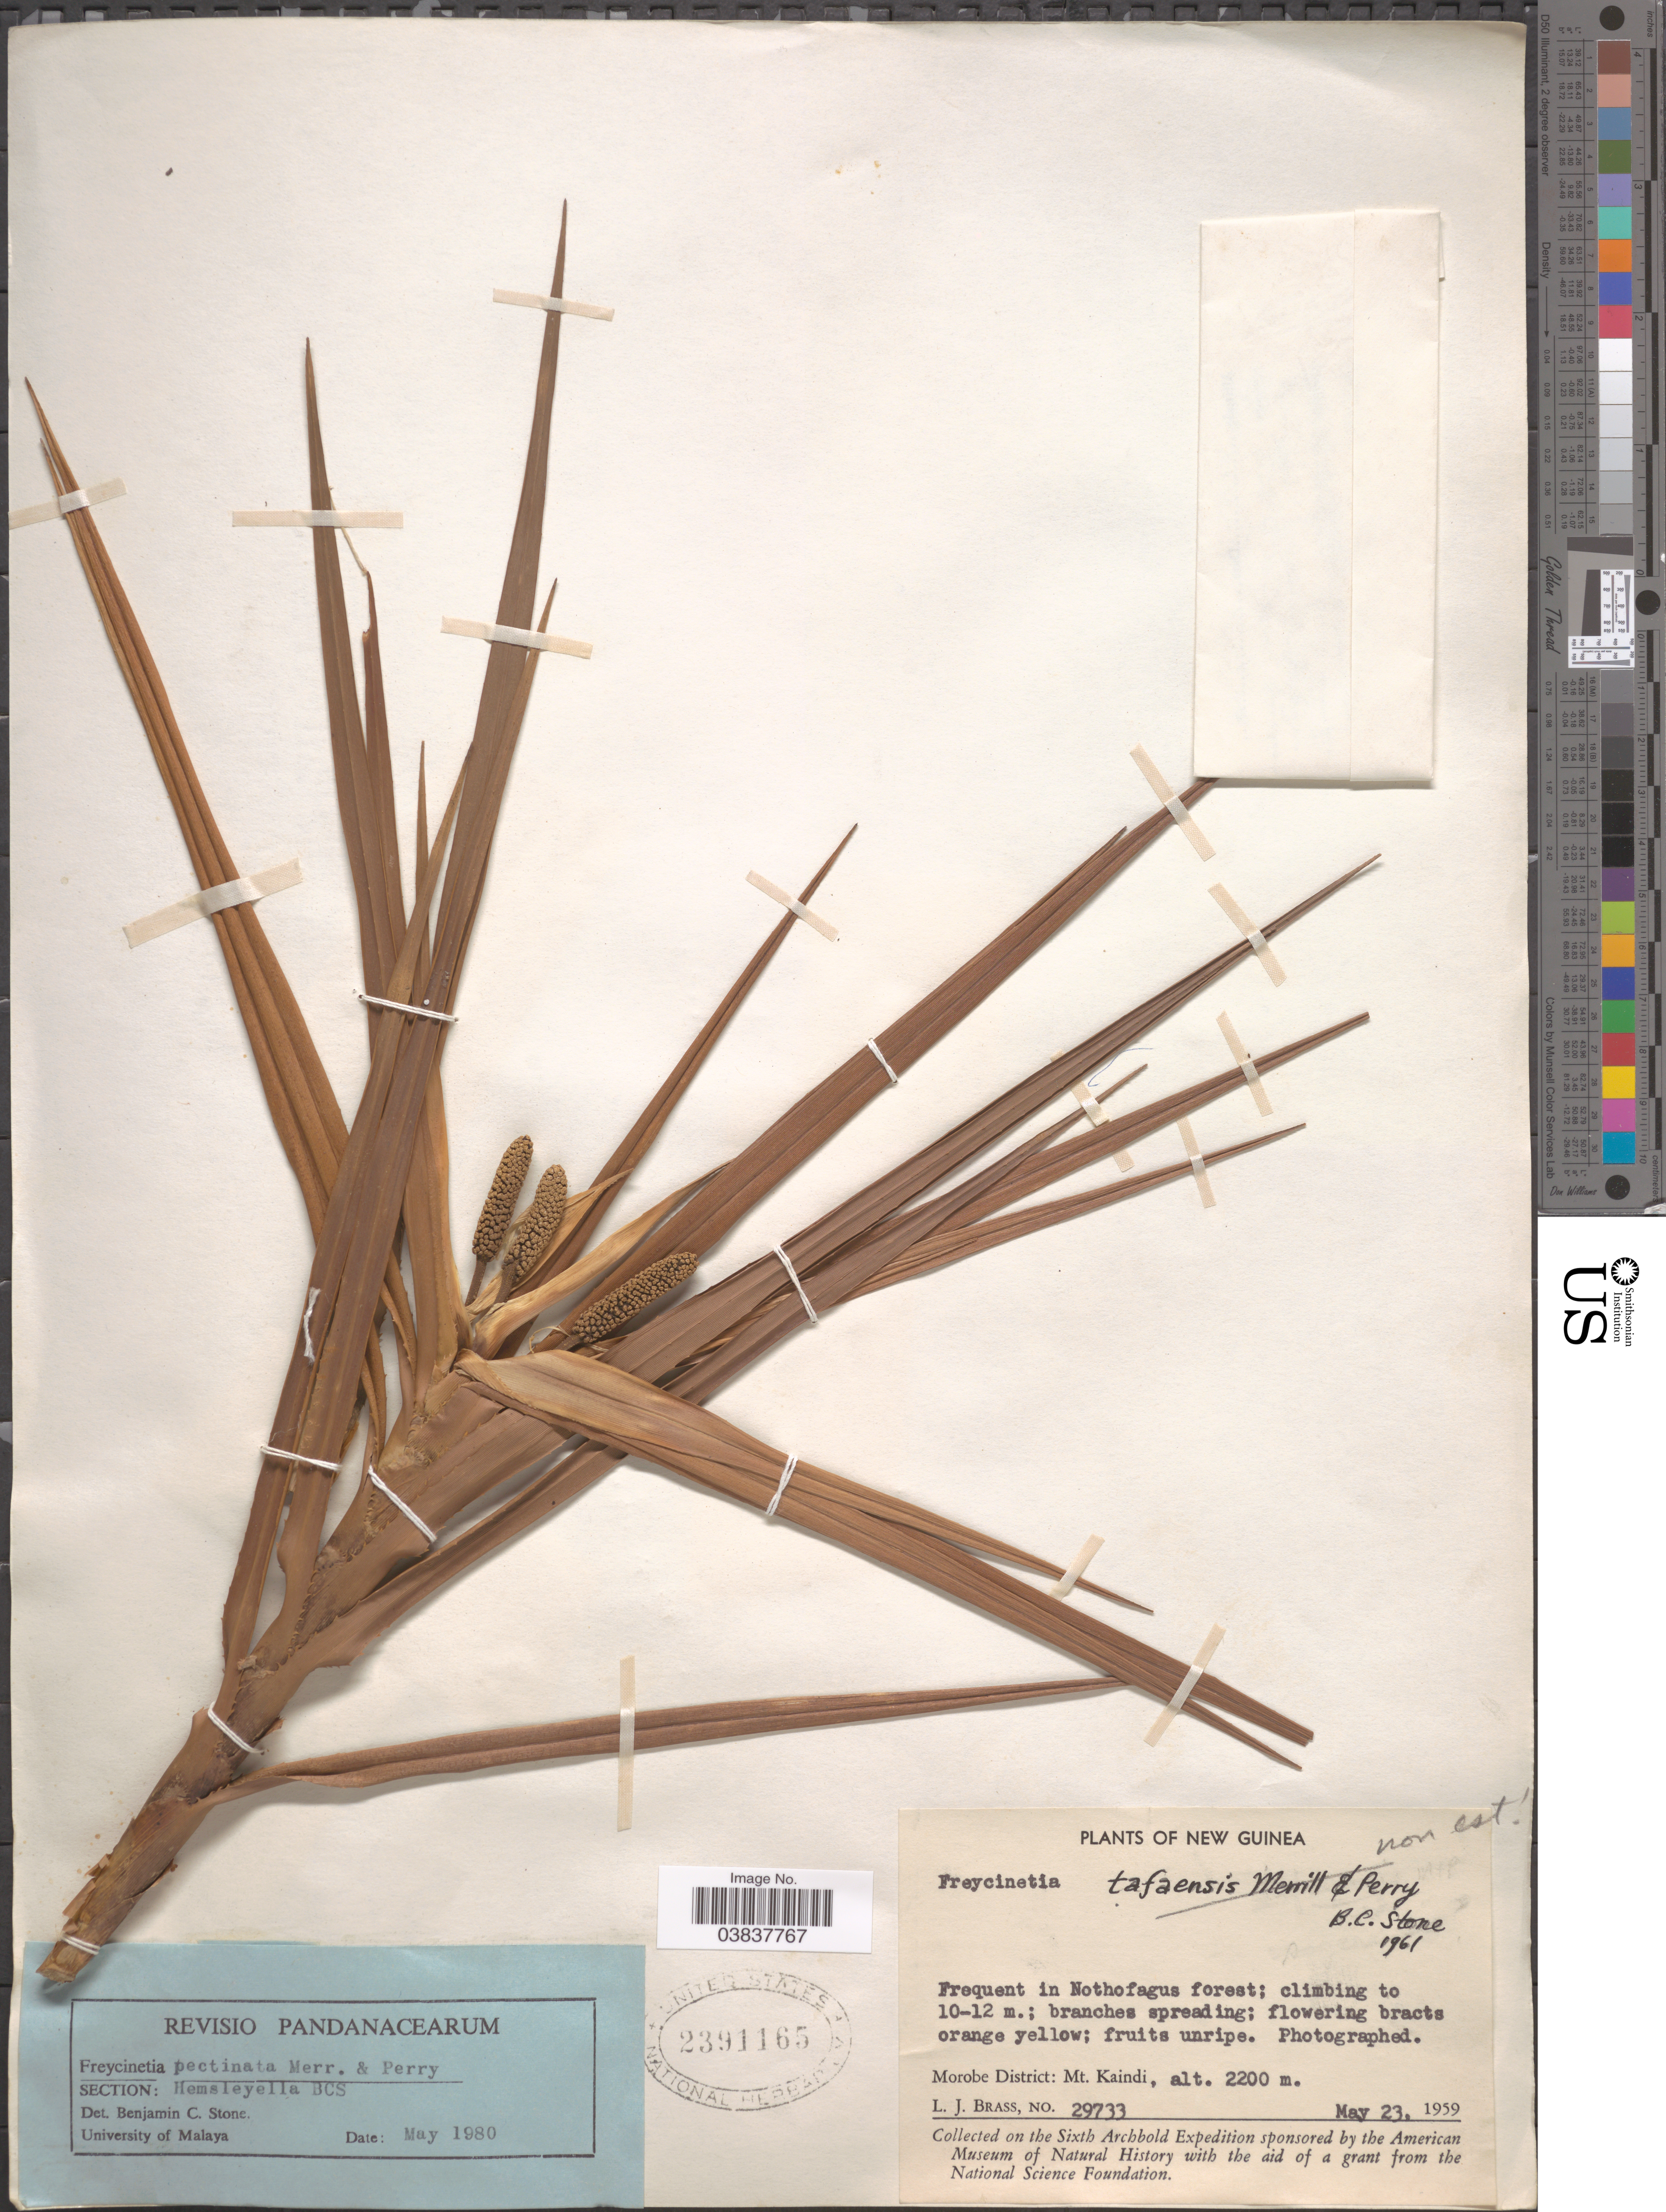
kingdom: Plantae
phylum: Tracheophyta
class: Liliopsida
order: Pandanales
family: Pandanaceae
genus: Freycinetia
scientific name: Freycinetia pectinata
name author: Merr. & L.M. Perry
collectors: L. J. Brass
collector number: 29733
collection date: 1959-05-23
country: Papua New Guinea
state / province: Morobe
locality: New Guinea. Morobe District: Mt. Kaindi.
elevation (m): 2200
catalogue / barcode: US 2391165